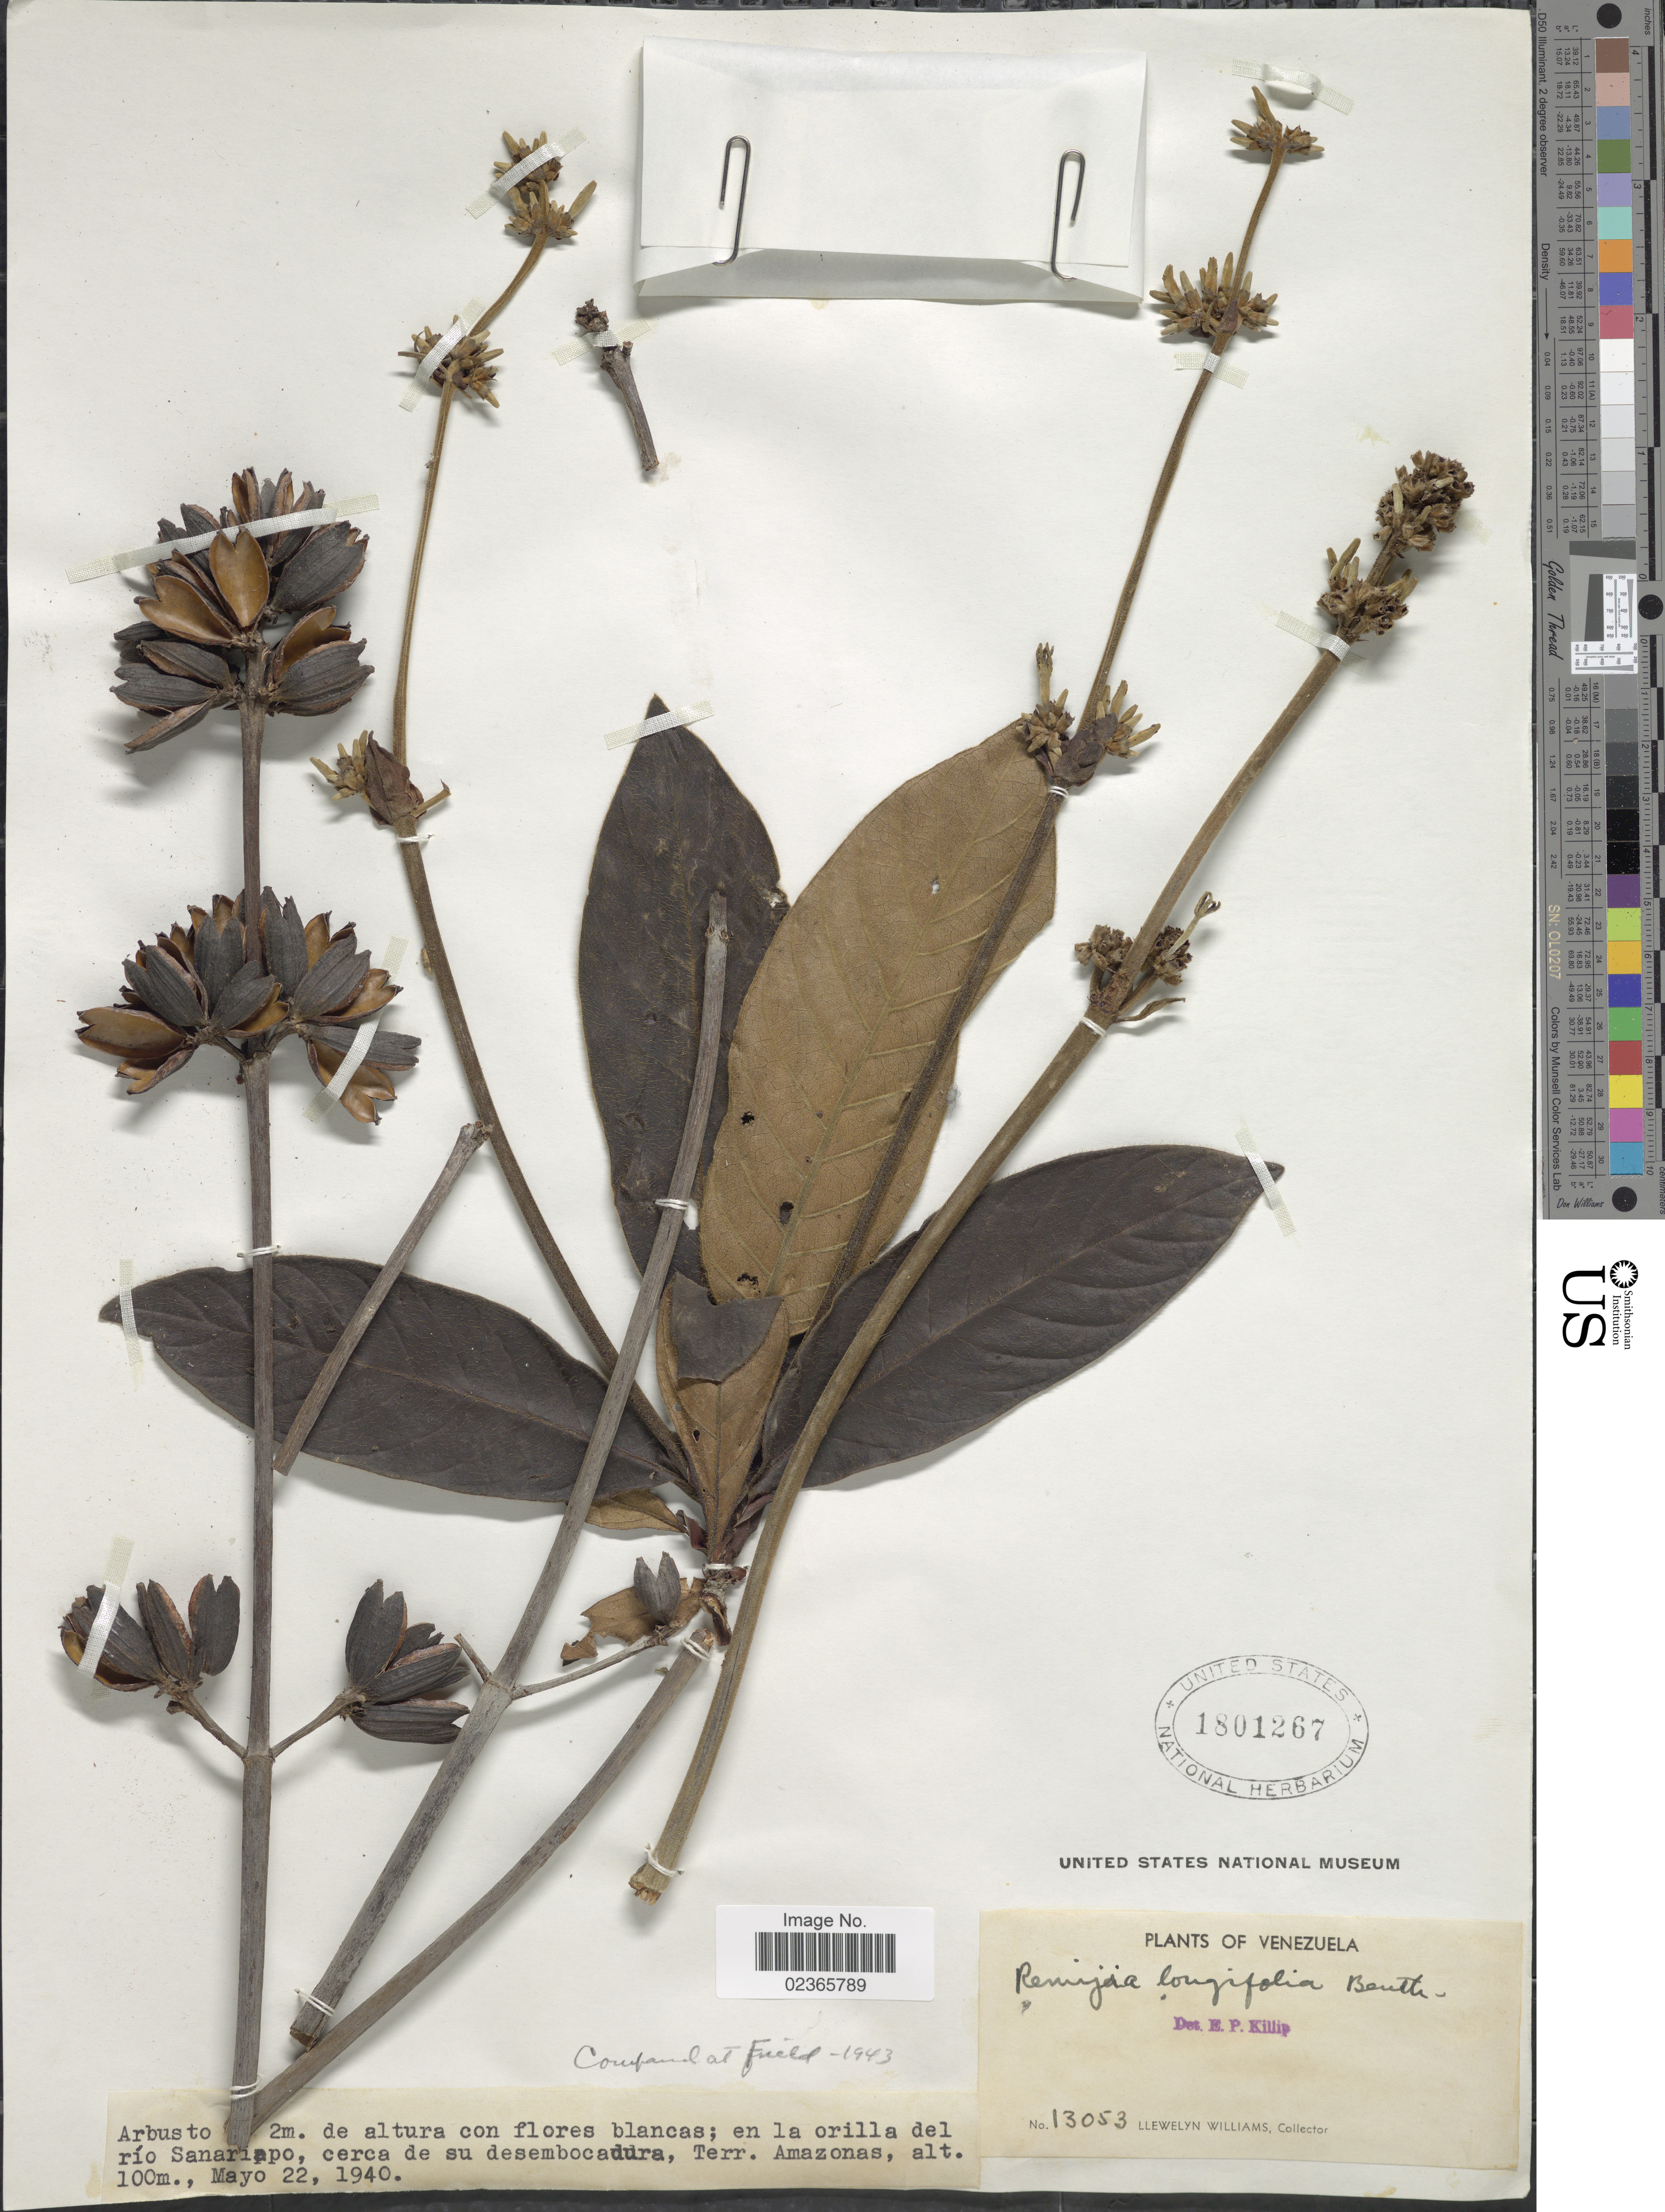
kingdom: Plantae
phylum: Tracheophyta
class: Magnoliopsida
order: Gentianales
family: Rubiaceae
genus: Remijia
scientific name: Remijia longifolia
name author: Benth. ex Standl.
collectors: Ll. Williams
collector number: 13053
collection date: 1940-05-22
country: Venezuela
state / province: Amazonas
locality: En la orilla del rio Sanariapo, cerca de su desenbocadura, Terr. Amazonas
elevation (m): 100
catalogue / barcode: US 1801267